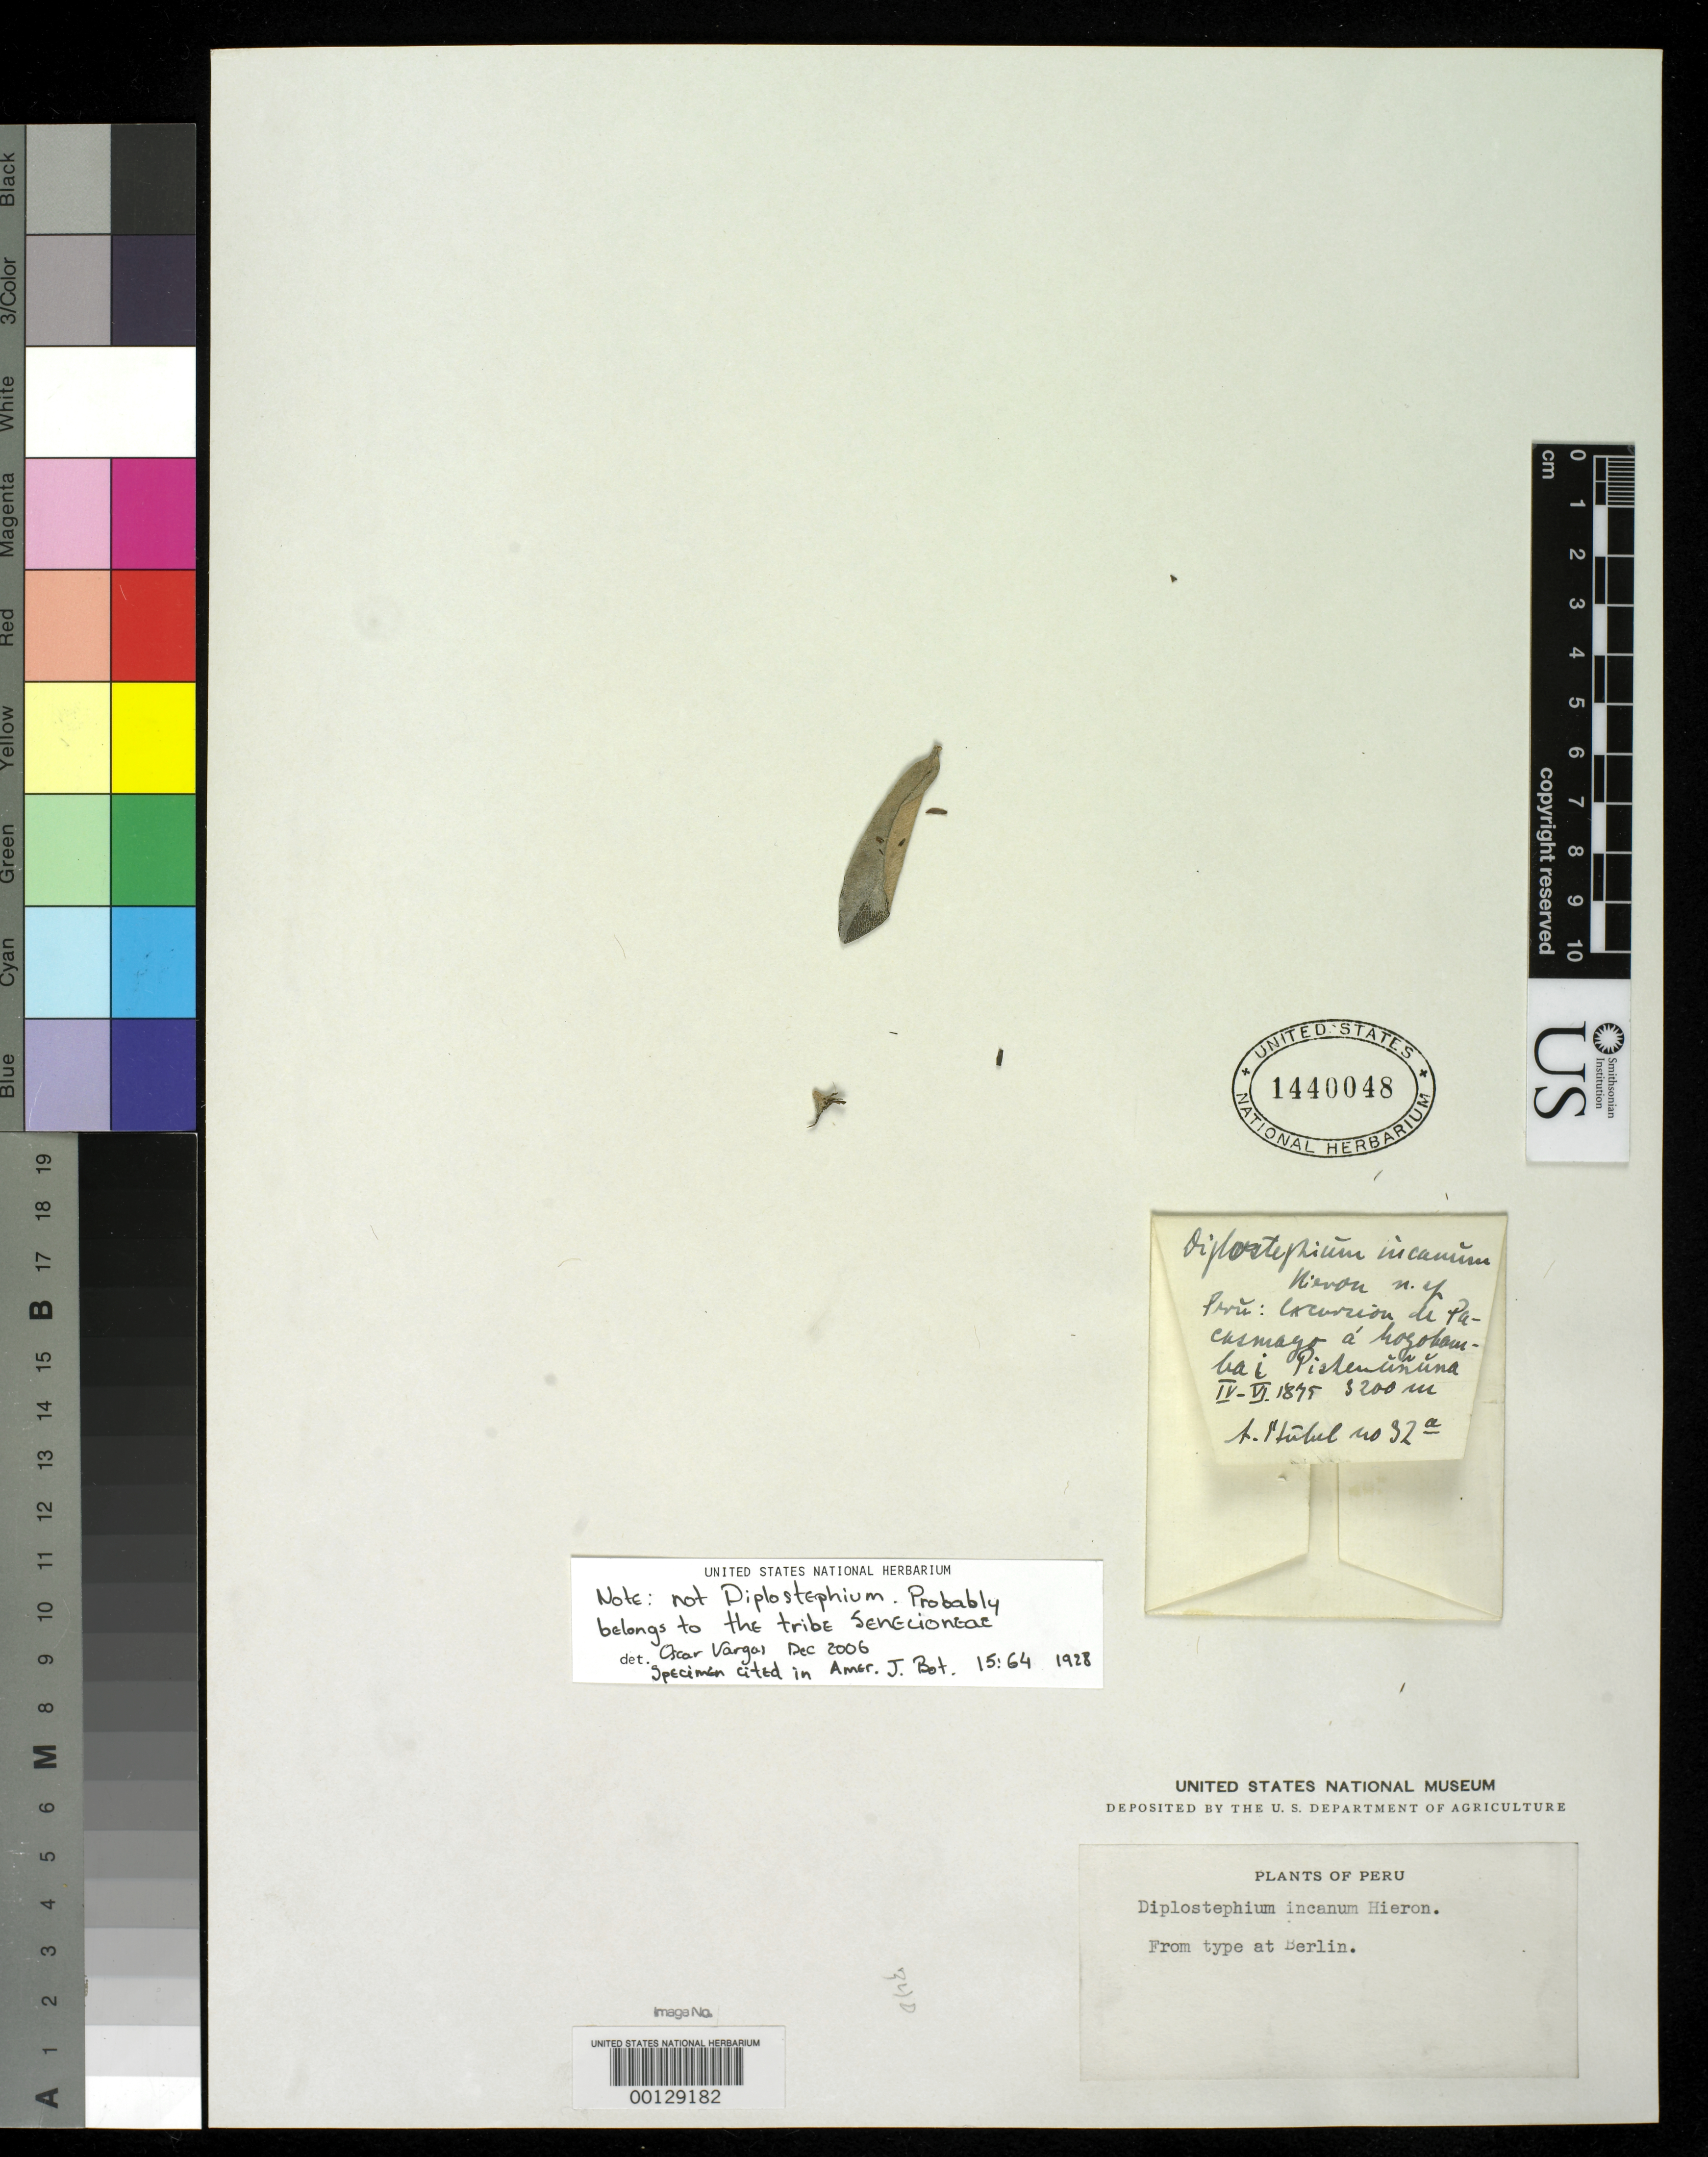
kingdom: Plantae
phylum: Tracheophyta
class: Magnoliopsida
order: Asterales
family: Asteraceae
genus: Diplostephium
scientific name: Diplostephium incanum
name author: Hieron.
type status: Type Collection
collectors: A. Stübel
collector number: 32a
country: Peru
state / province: San Martín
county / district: Mariscal Cáceres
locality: Rio Huallaga, margen Derecha del; Balsa Probana; dtto. Tocache Nuevo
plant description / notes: Fragmentary material of type specimen ex herb. Berlin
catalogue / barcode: US 1440048